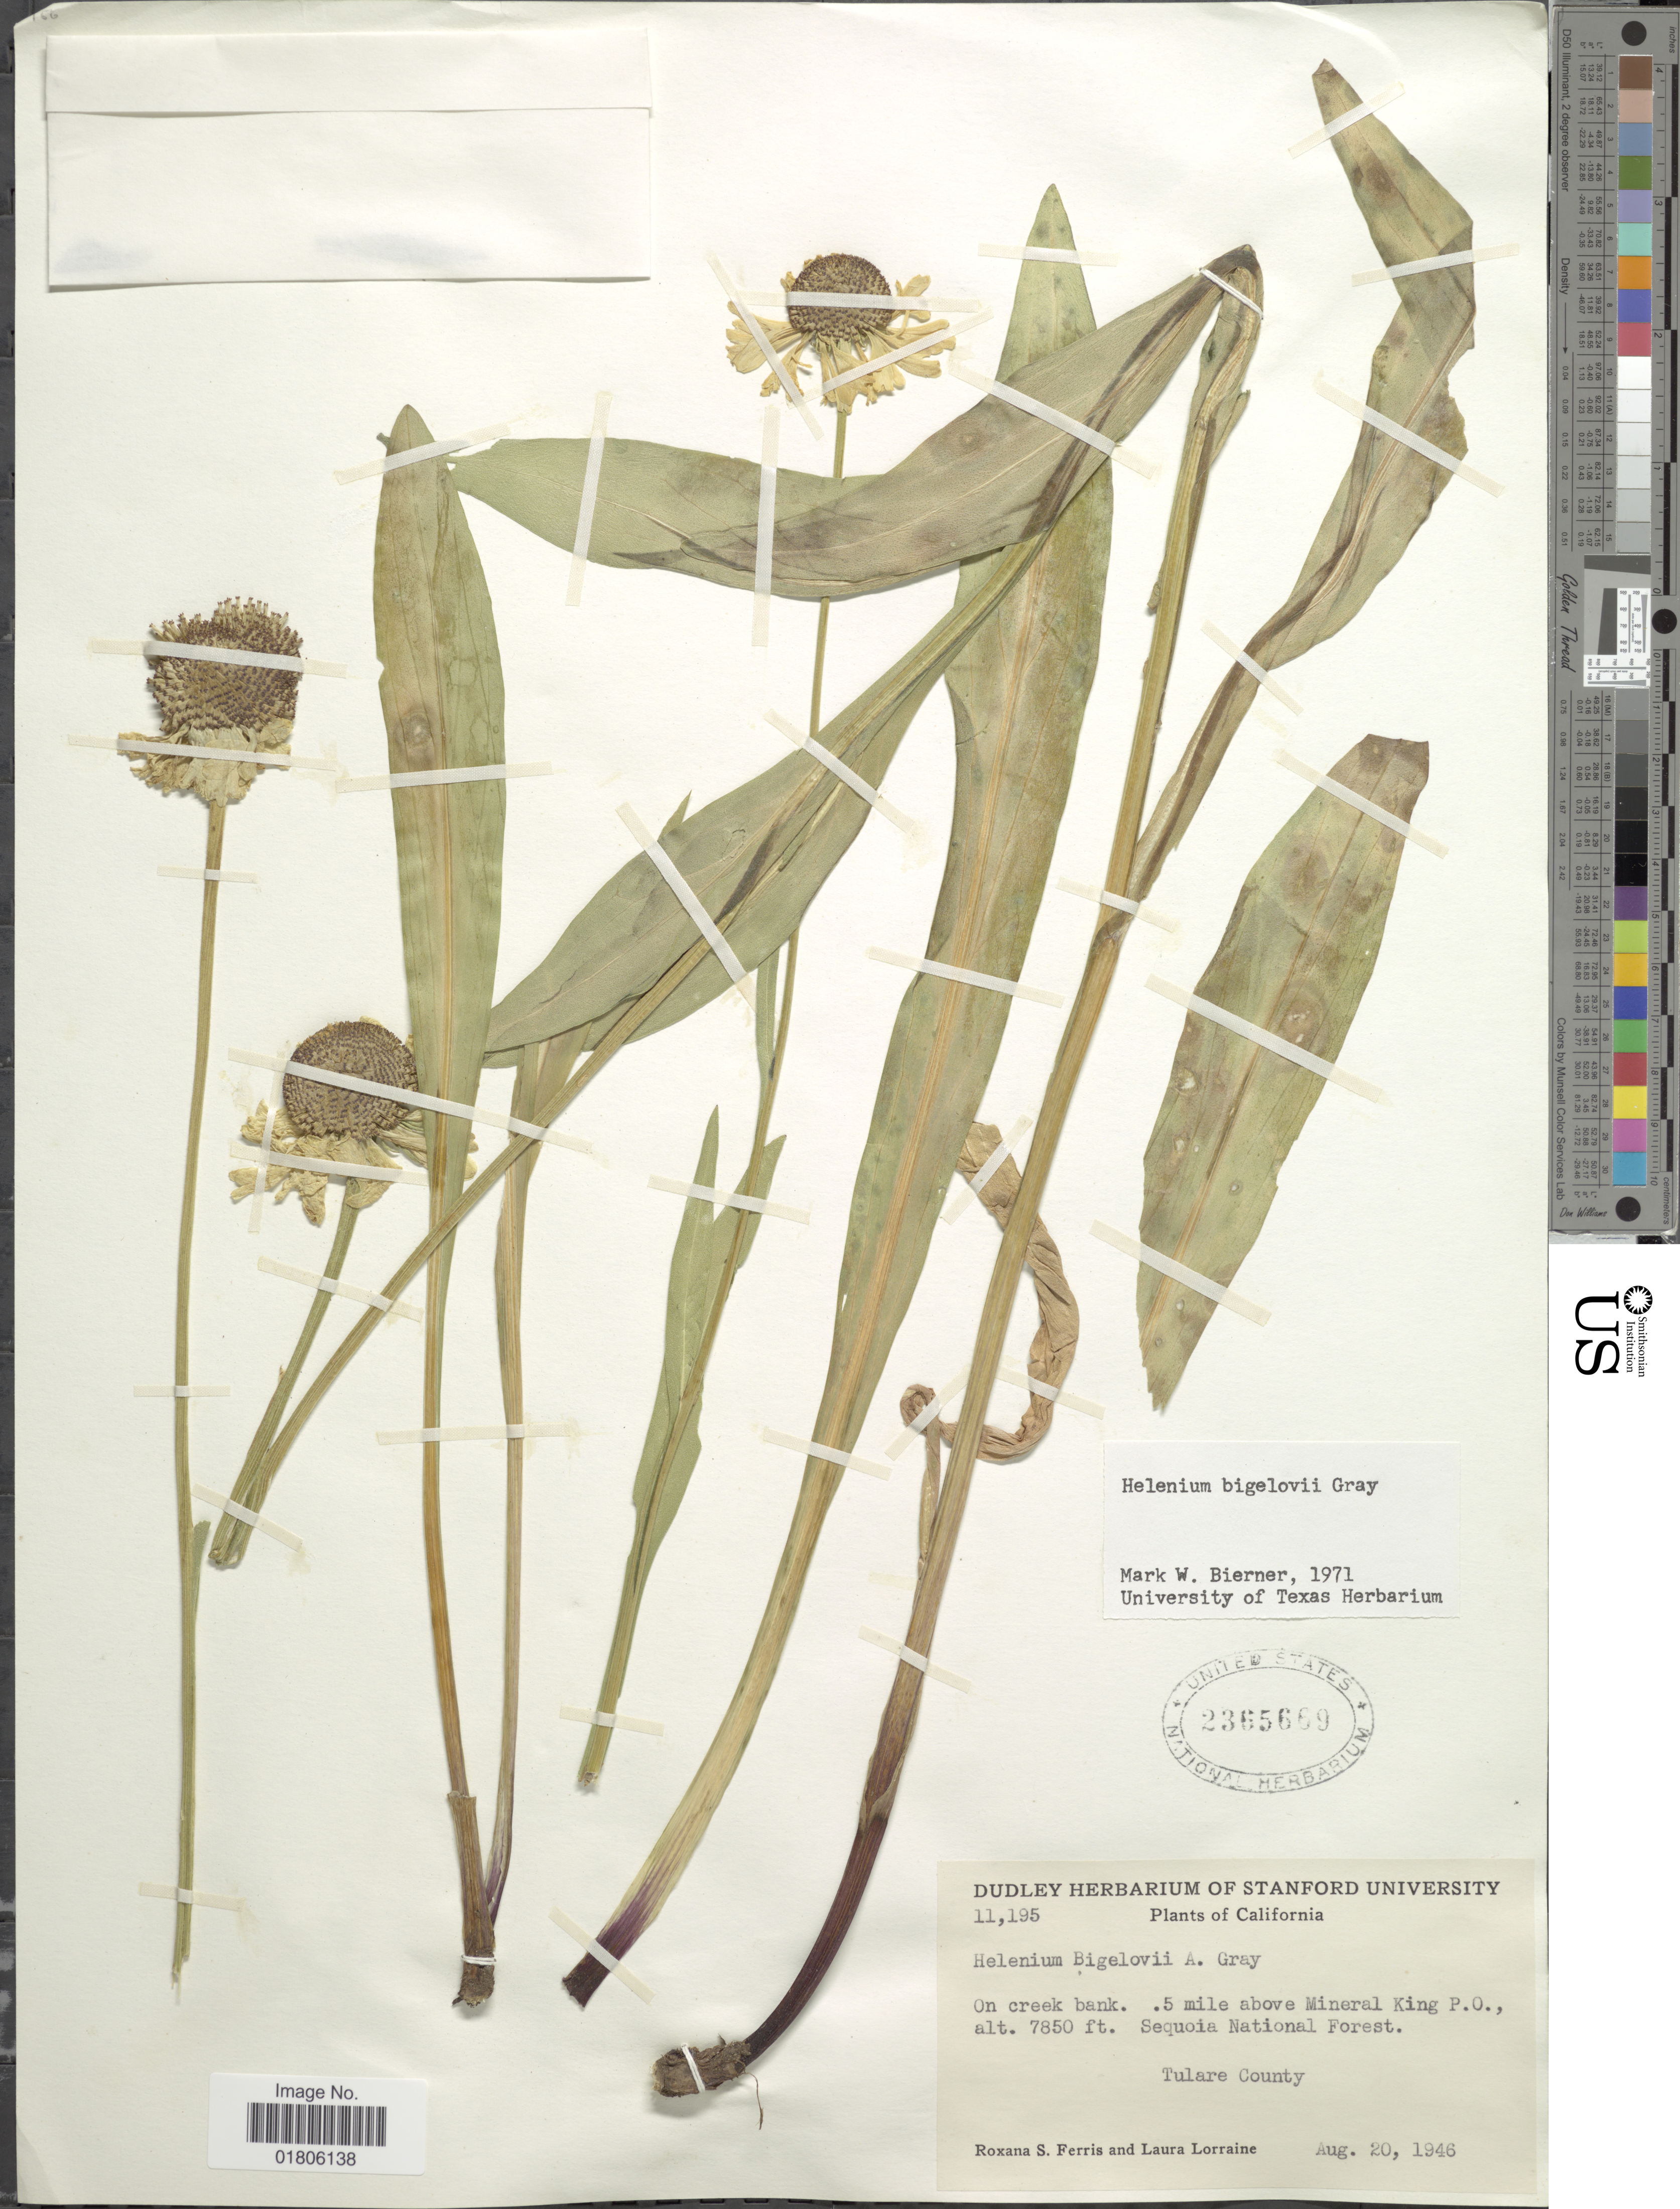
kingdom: Plantae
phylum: Tracheophyta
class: Magnoliopsida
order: Asterales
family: Asteraceae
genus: Helenium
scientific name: Helenium bigelovii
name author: A. Gray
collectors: R. S. Ferris & L. Lorraine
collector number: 11195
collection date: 1946-08-20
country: United States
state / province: California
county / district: Tulare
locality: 5 mile above Mineral King P.O., Sequoia National Forest. Tulare County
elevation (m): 2393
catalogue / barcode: US 2365669